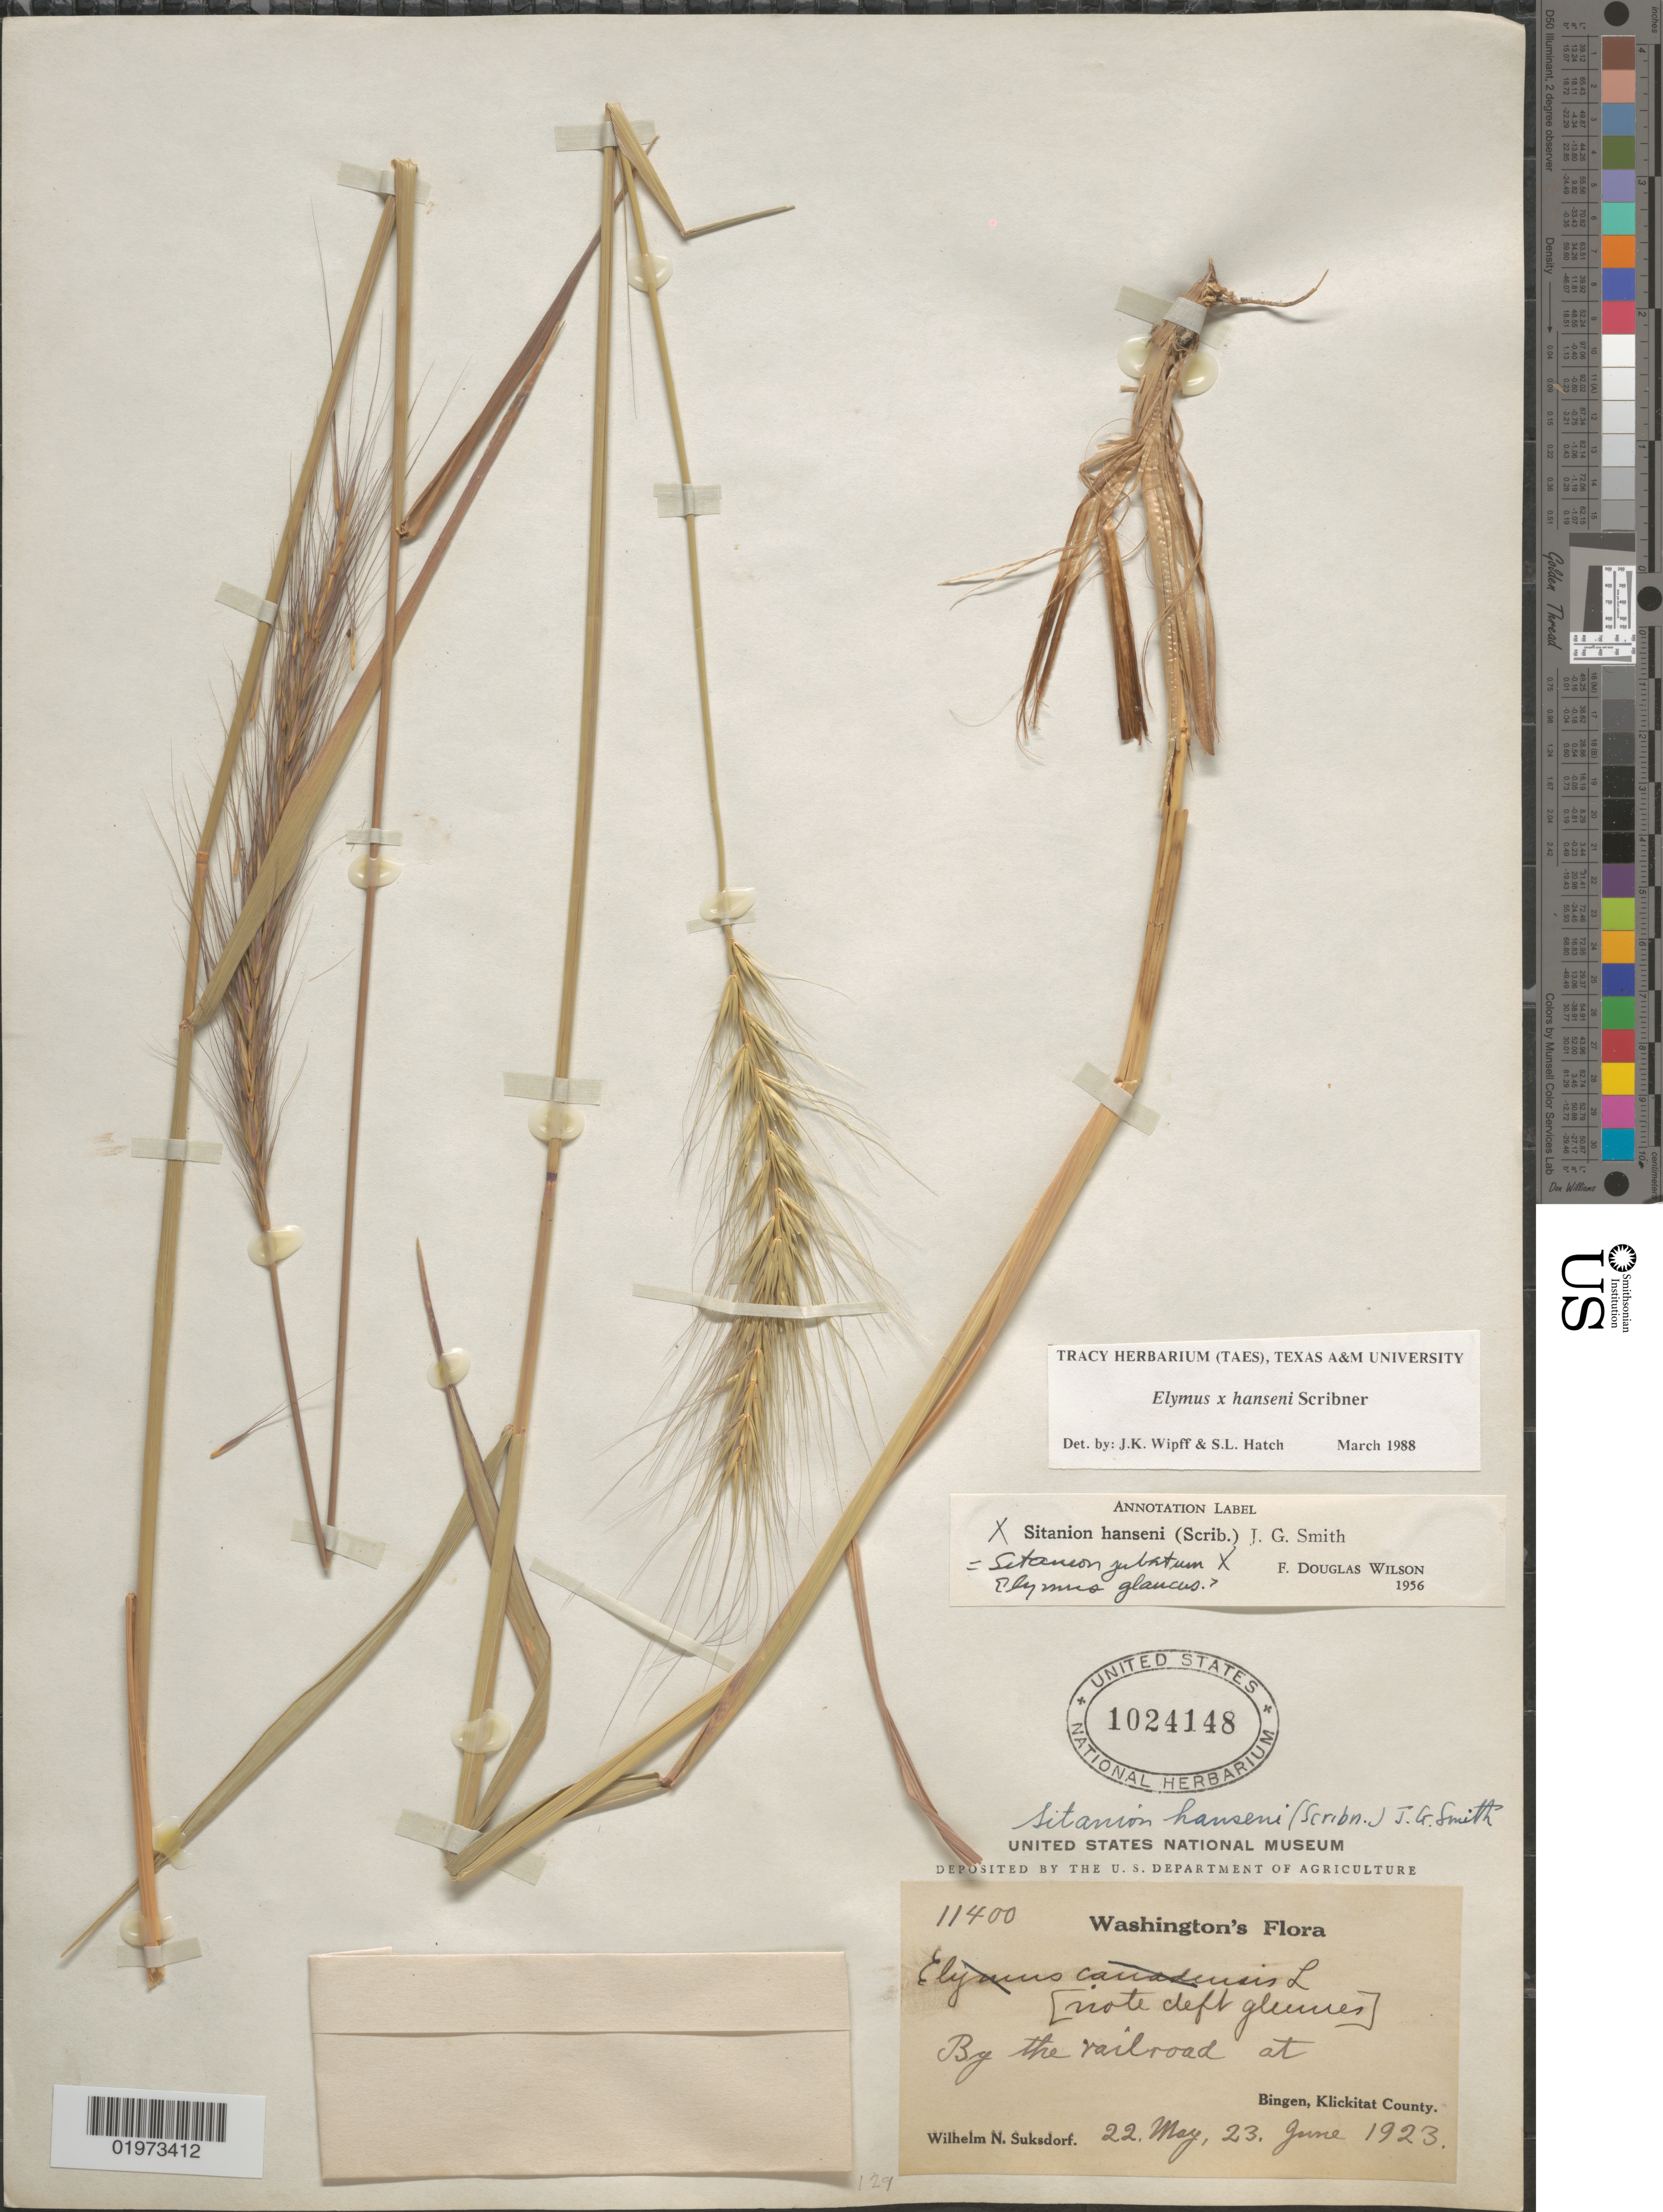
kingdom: Plantae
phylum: Tracheophyta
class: Liliopsida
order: Poales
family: Poaceae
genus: Elymus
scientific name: Elymus x hansenii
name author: Scribn.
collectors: W. N. Suksdorf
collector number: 11400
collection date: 1923-05-22/1923-06-23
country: United States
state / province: Washington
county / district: Klickitat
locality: By the railroad at Bingen, Klickitat County.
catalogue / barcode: US 1024148